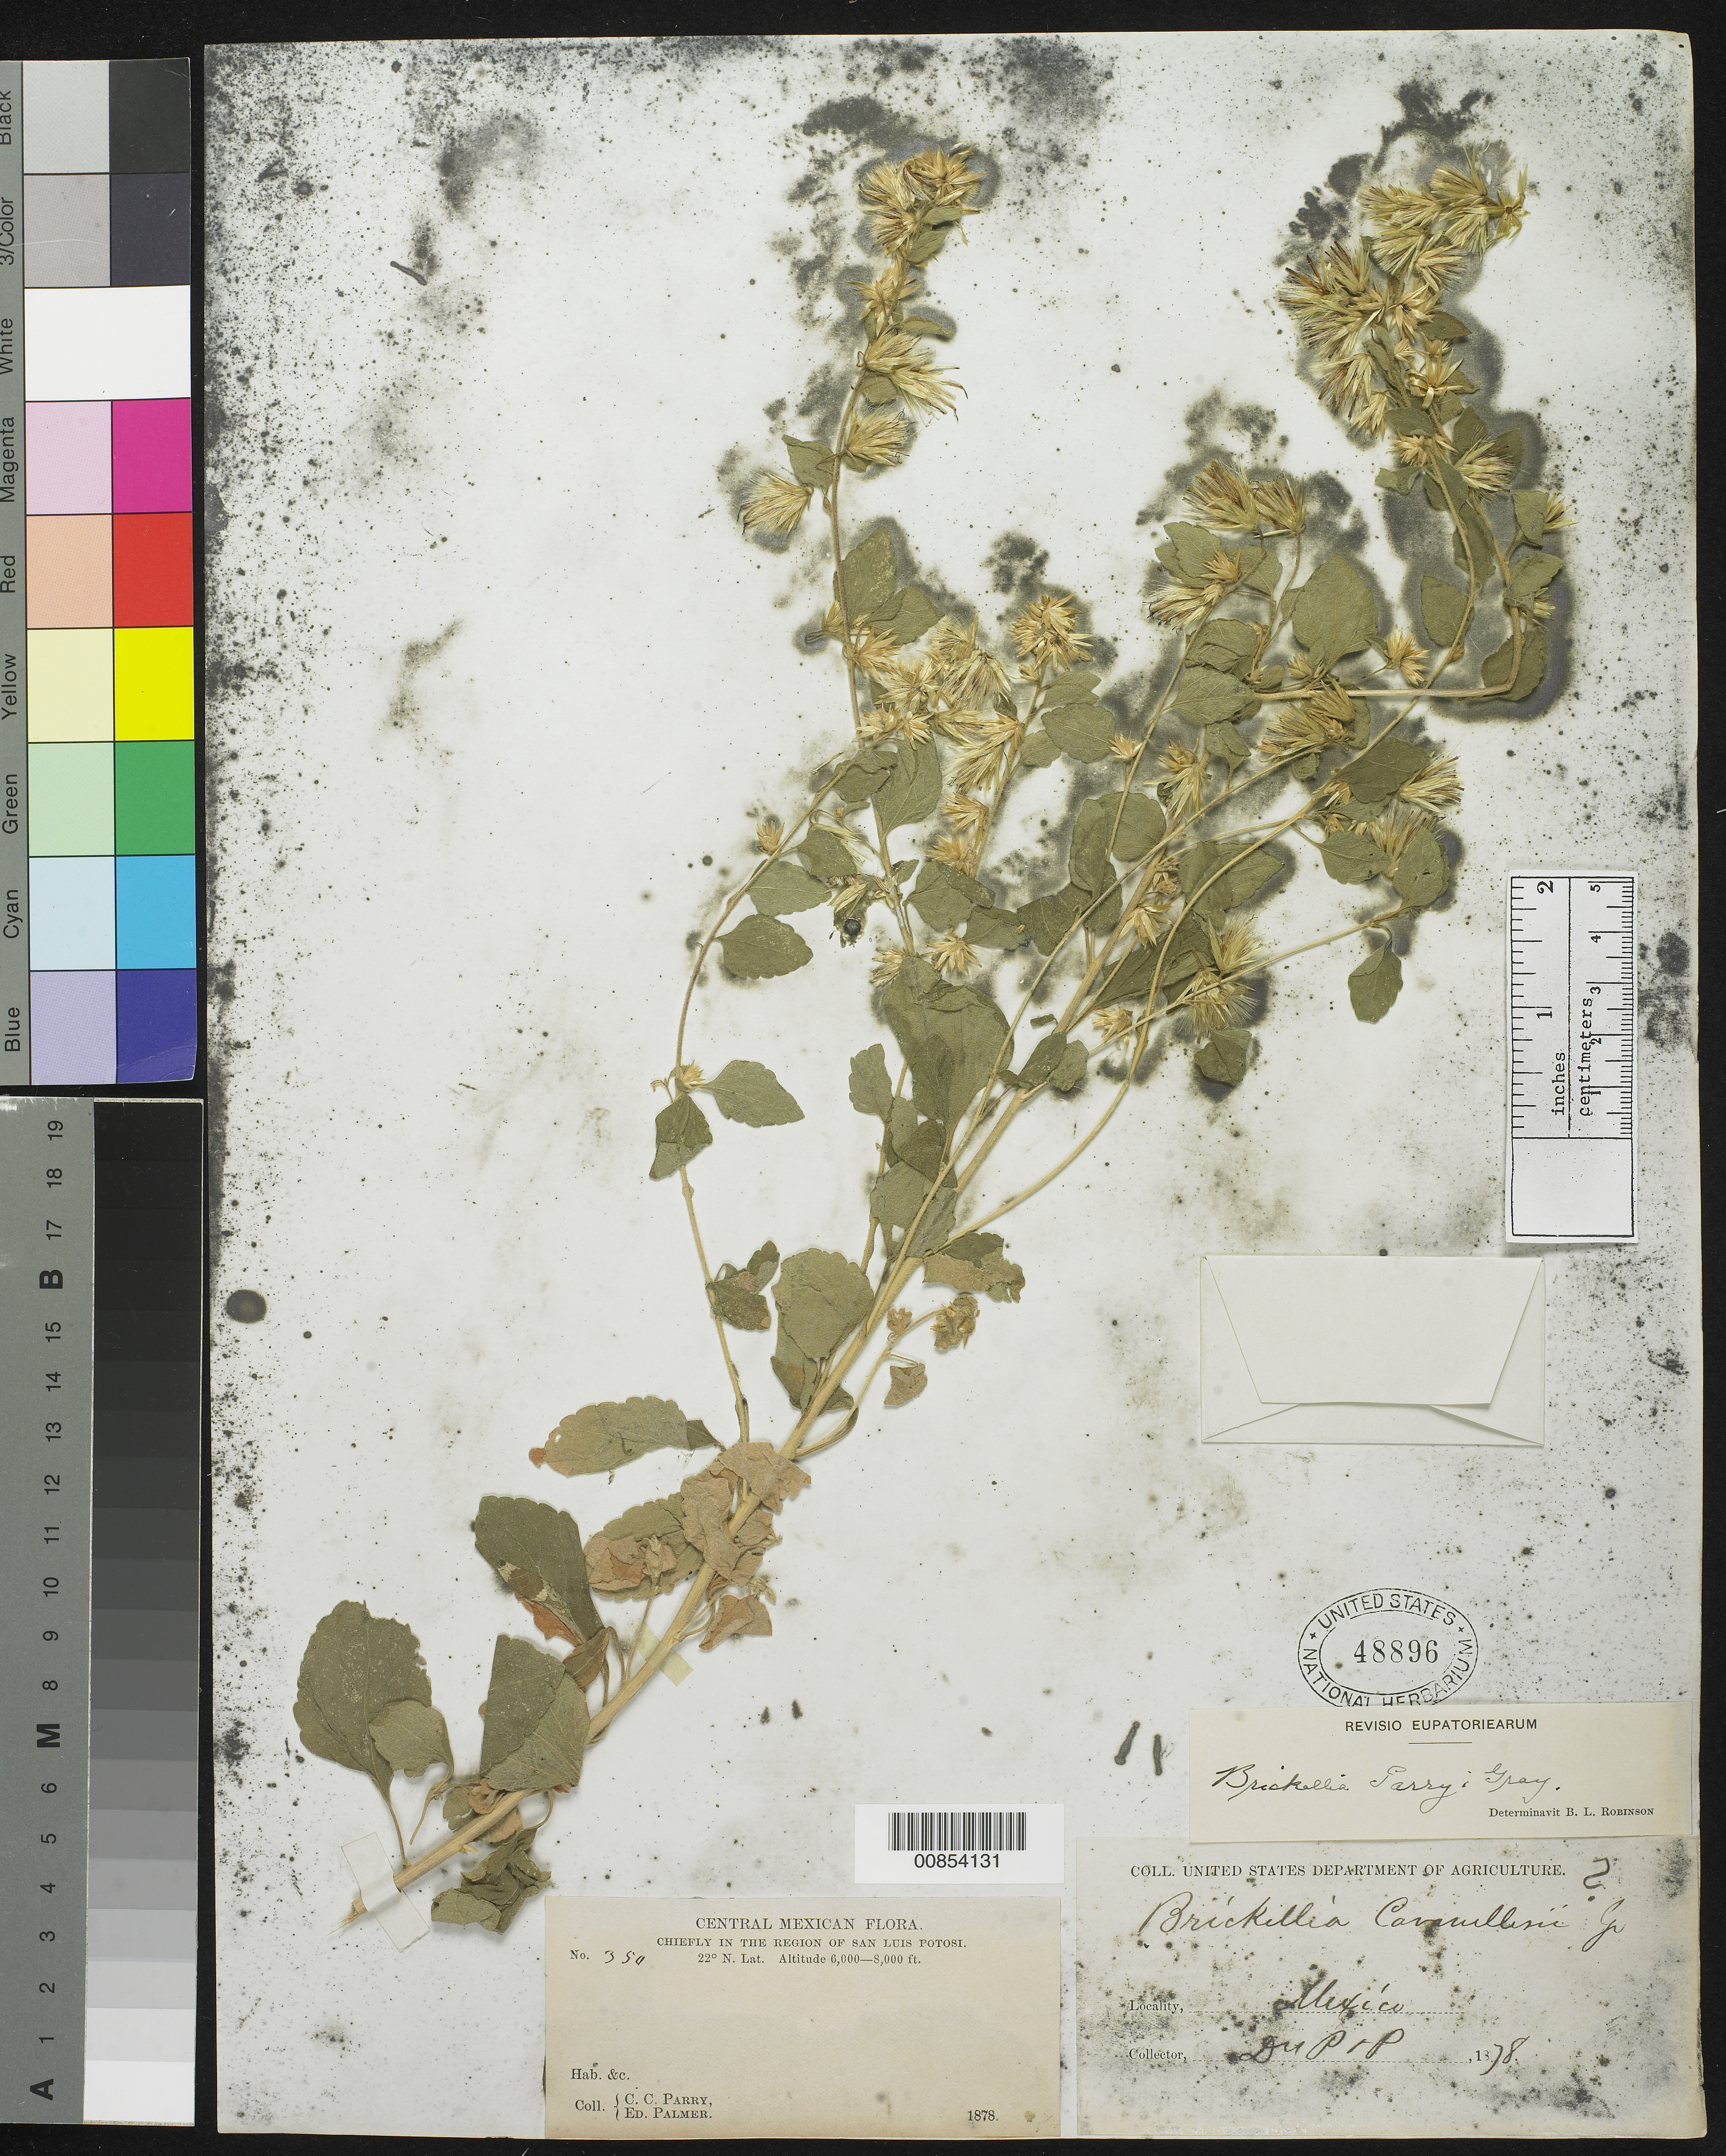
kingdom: Plantae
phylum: Tracheophyta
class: Magnoliopsida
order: Asterales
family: Asteraceae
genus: Brickellia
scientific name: Brickellia parryi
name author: A. Gray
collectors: C. C. Parry & E. Palmer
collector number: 354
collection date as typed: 1878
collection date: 1878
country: Mexico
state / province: San Luis Potosí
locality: Chiefly in the region of San Luis Potosí.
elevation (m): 1829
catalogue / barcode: US 48896